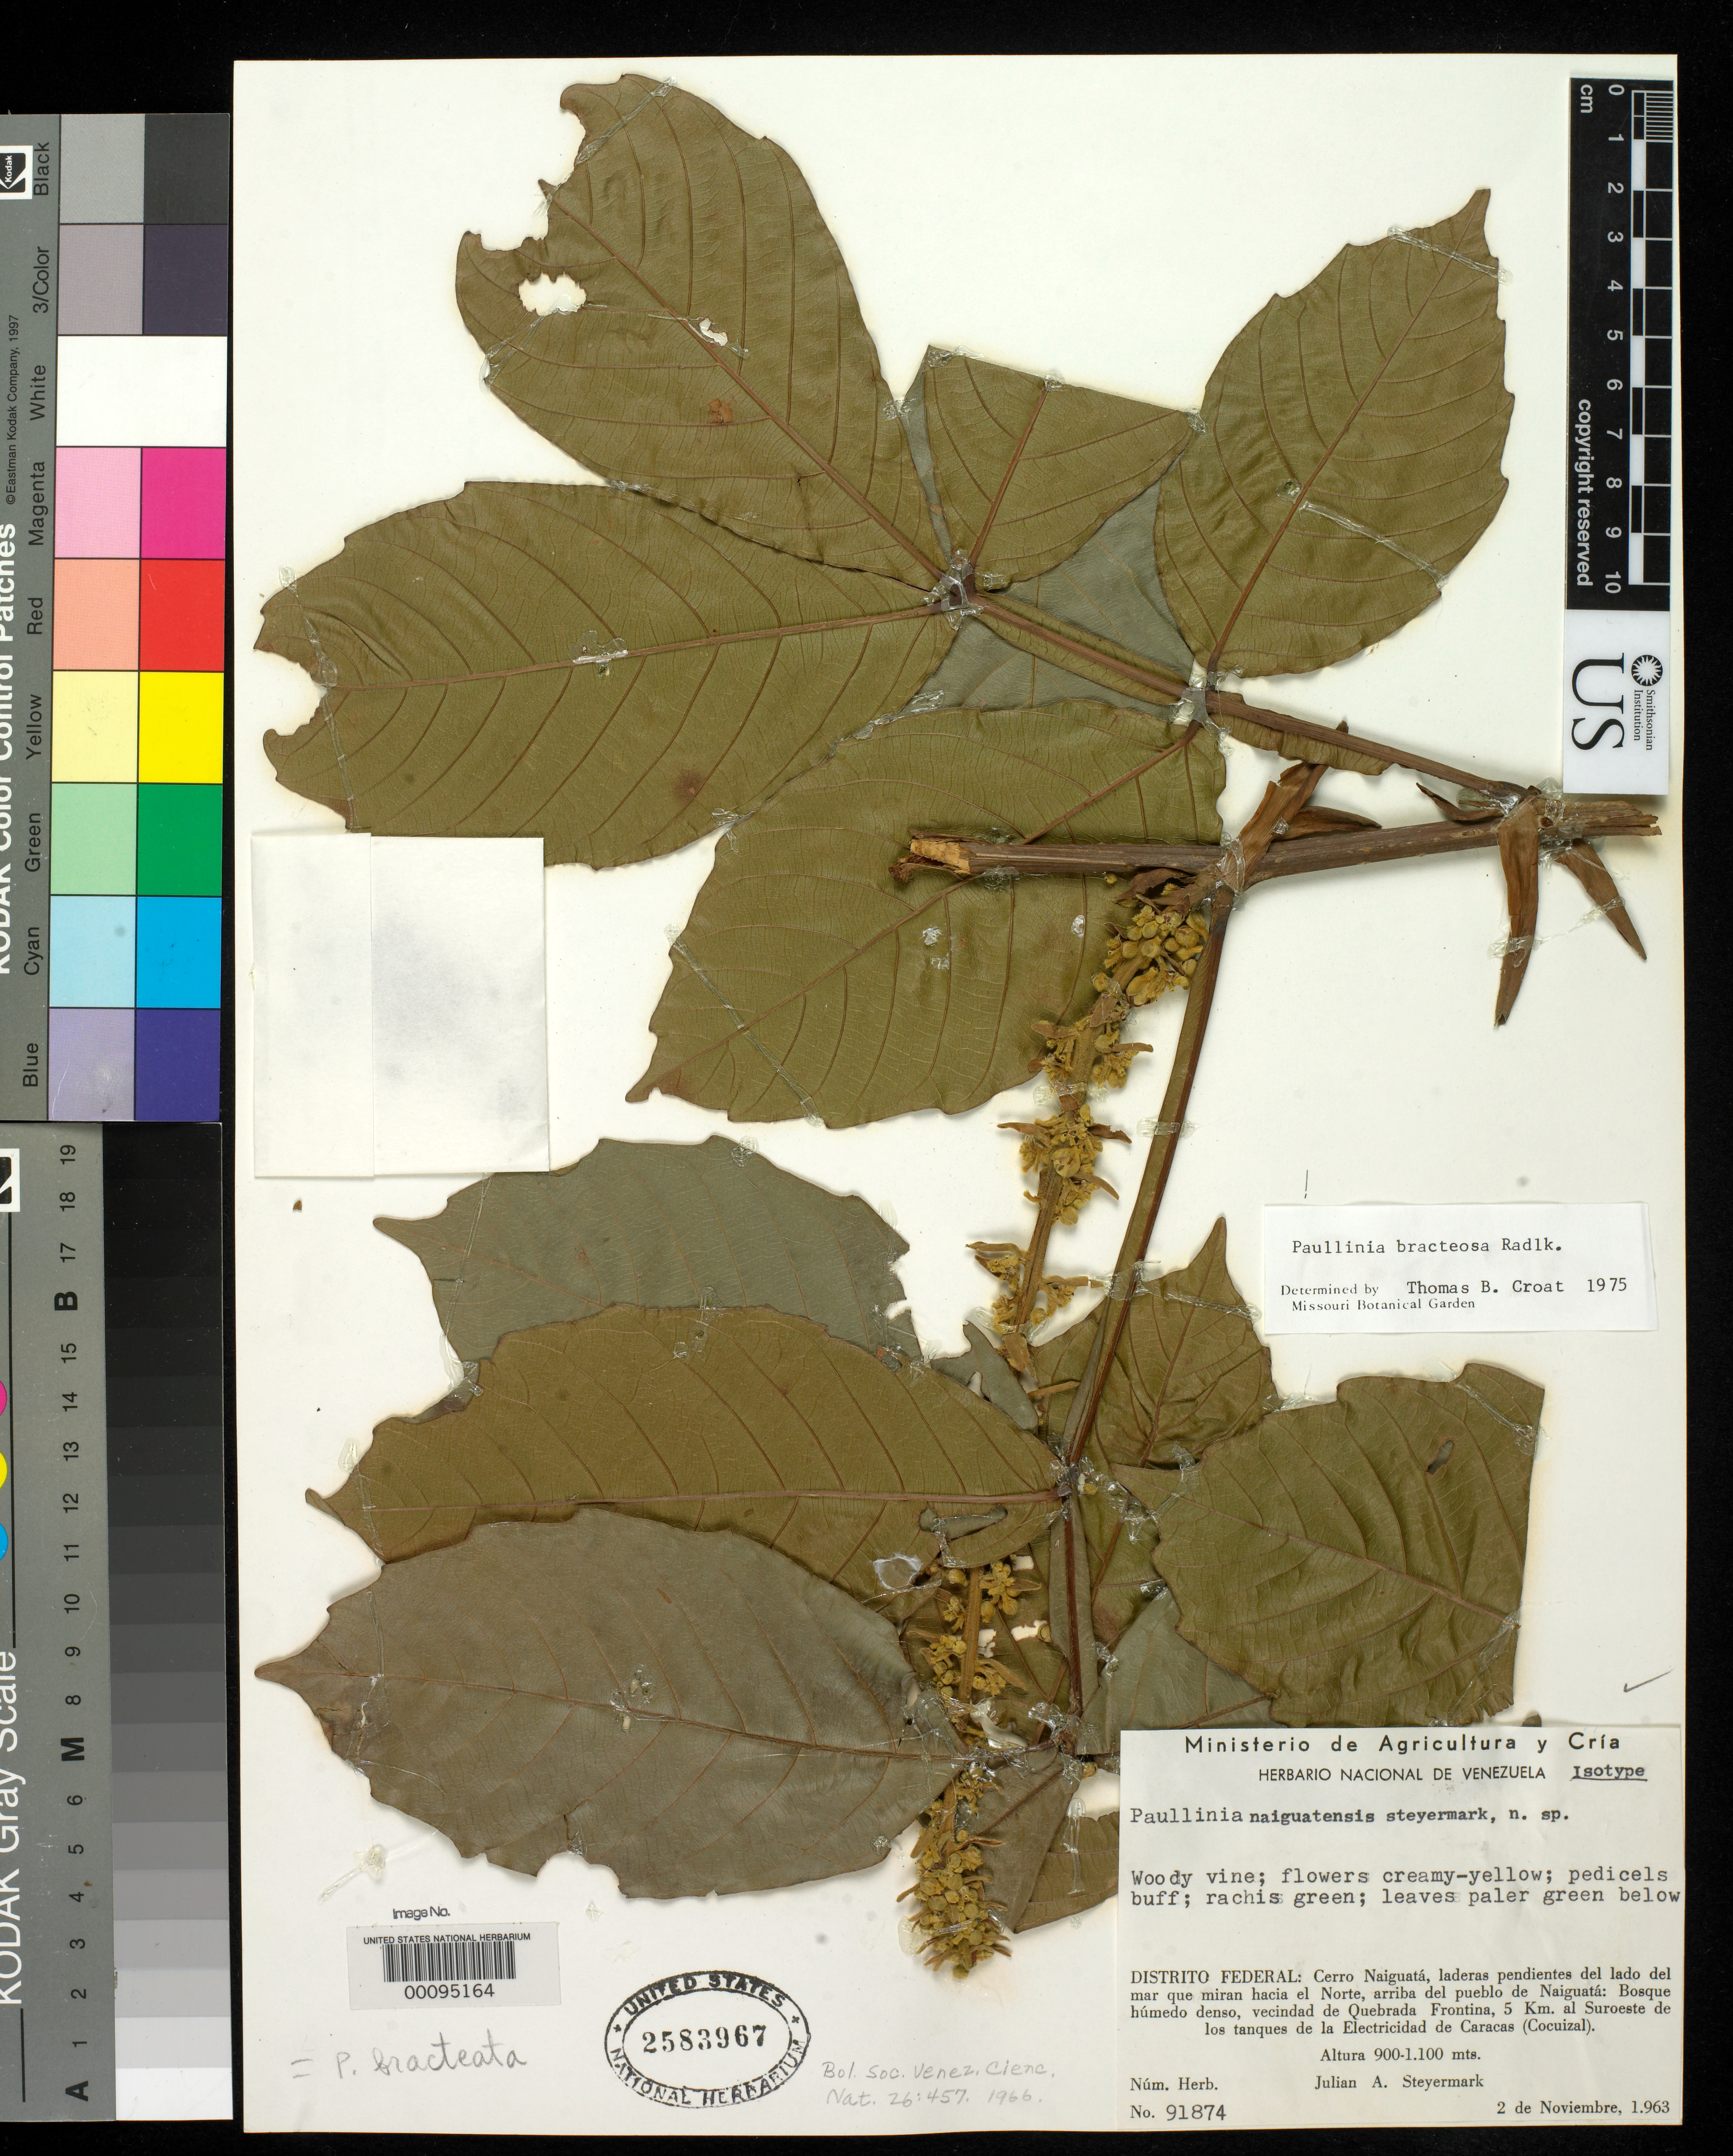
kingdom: Plantae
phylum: Tracheophyta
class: Magnoliopsida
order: Sapindales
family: Sapindaceae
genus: Paullinia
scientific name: Paullinia naiguatensis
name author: Steyerm.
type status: Isotype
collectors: J. Steyermark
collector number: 91874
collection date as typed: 02 Nov 1963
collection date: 1963-11-02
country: Venezuela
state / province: Mérida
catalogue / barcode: US 2583967